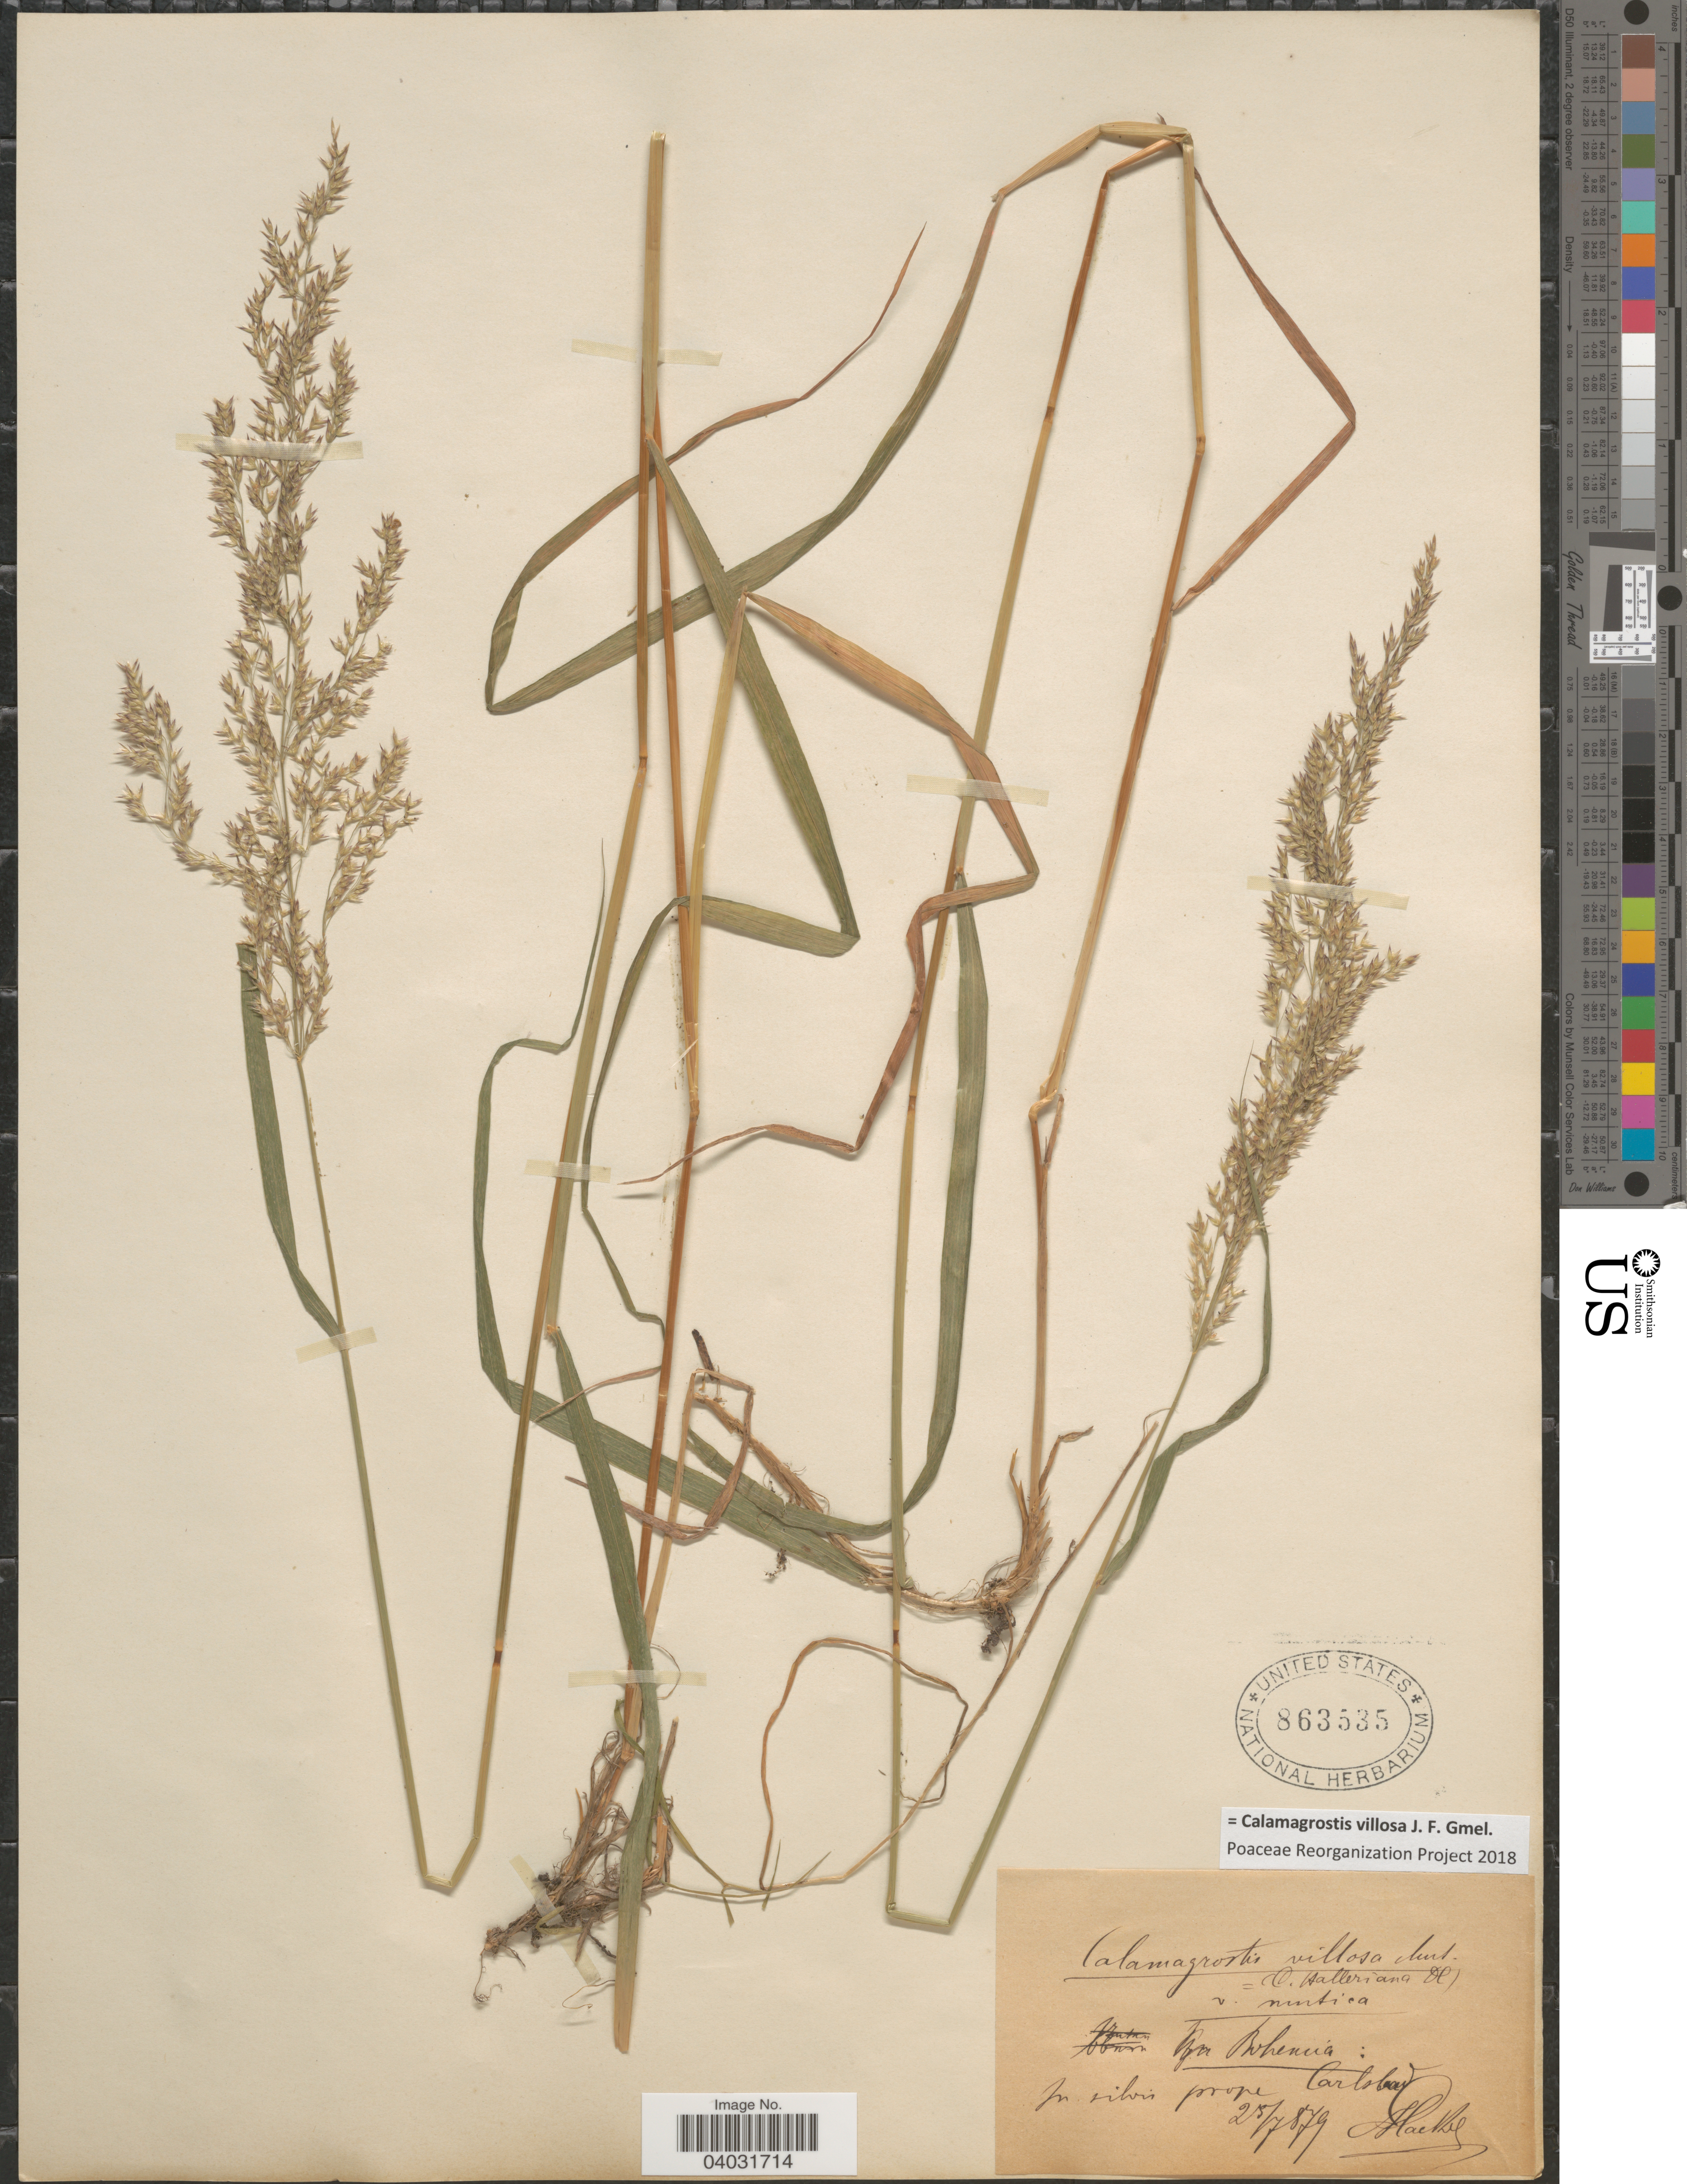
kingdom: Plantae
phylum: Tracheophyta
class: Liliopsida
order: Poales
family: Poaceae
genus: Calamagrostis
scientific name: Calamagrostis villosa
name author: J.F. Gmel.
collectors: E. Hackel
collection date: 1879-07-25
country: Czechia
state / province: Carlsbad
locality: Pyr Bohemia: In silvis prope Carlsbad.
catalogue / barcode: US 863535